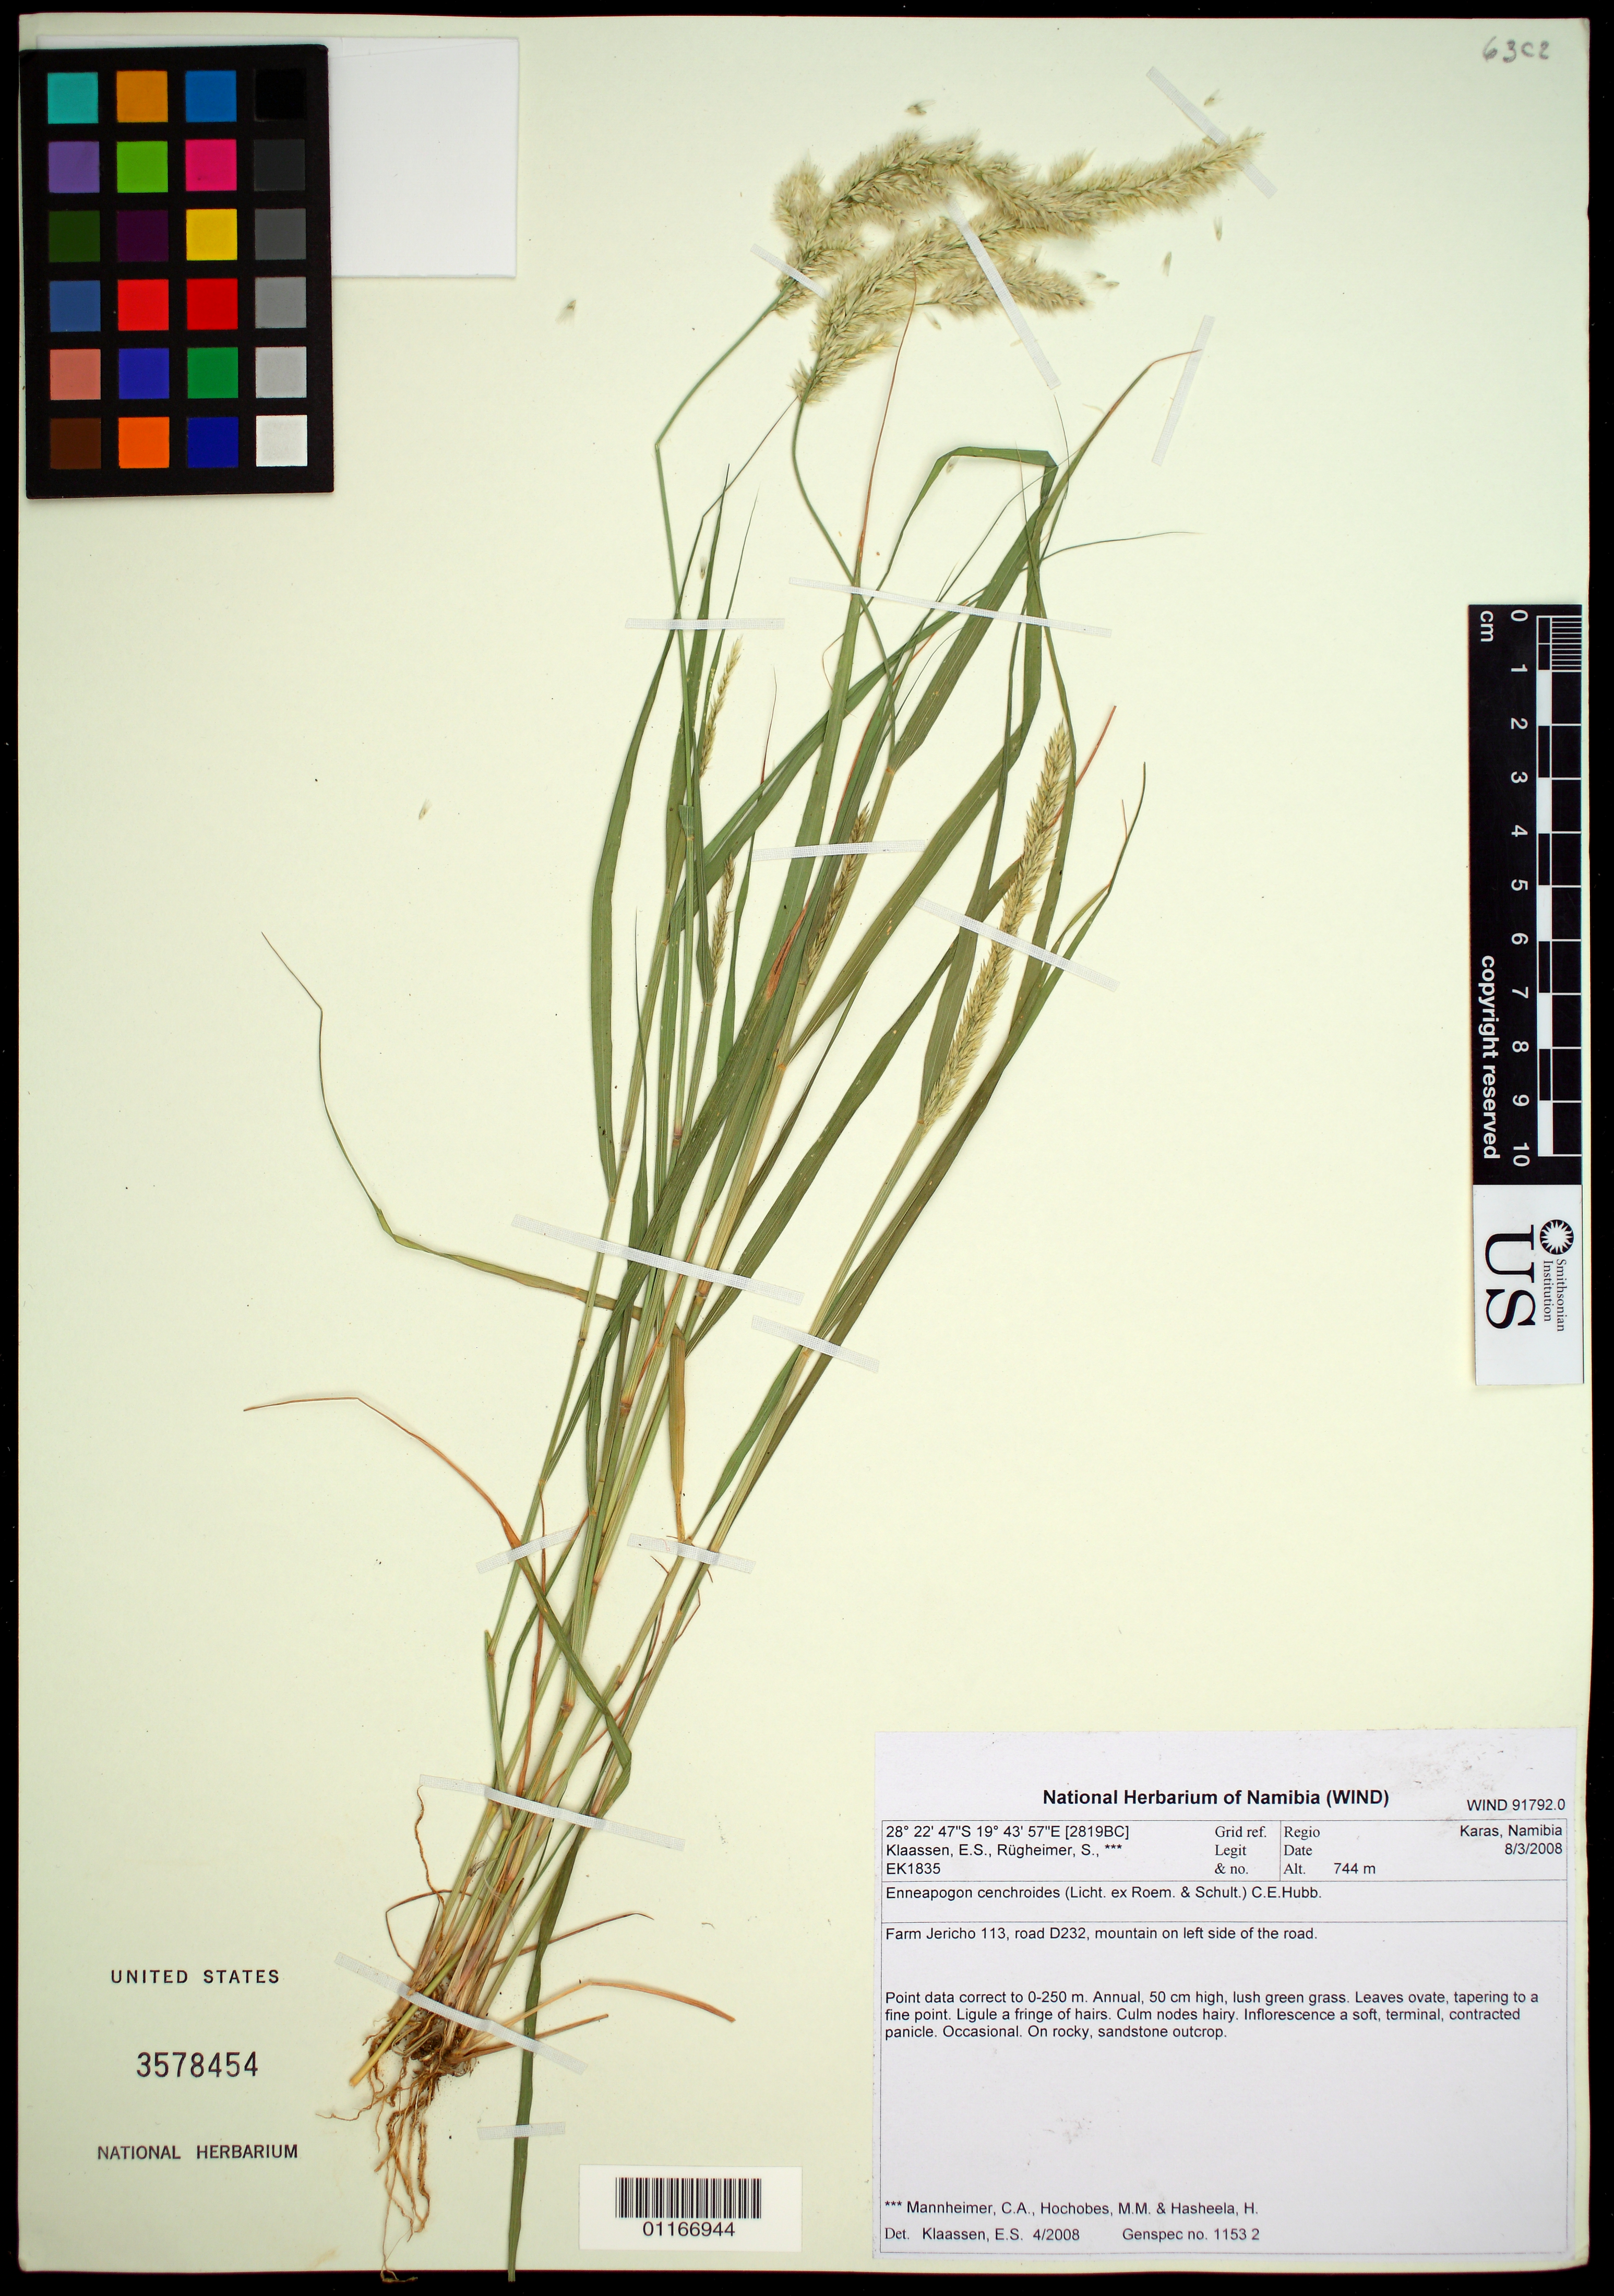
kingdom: Plantae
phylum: Tracheophyta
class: Liliopsida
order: Poales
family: Poaceae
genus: Enneapogon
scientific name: Enneapogon cenchroides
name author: (Licht. ex Roem. & Schult.) C.E. Hubb.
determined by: Klaassen, E. S.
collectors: E. S. Klaassen, S. Rugheimer, C. A. Mannheimer, M. Hochobes & H. Hasheela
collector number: EK1835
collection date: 2008-08-03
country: Namibia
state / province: Karas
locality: Farm Jericho 113, road D232, mountain on left side of the road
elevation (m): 744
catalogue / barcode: US 3578454